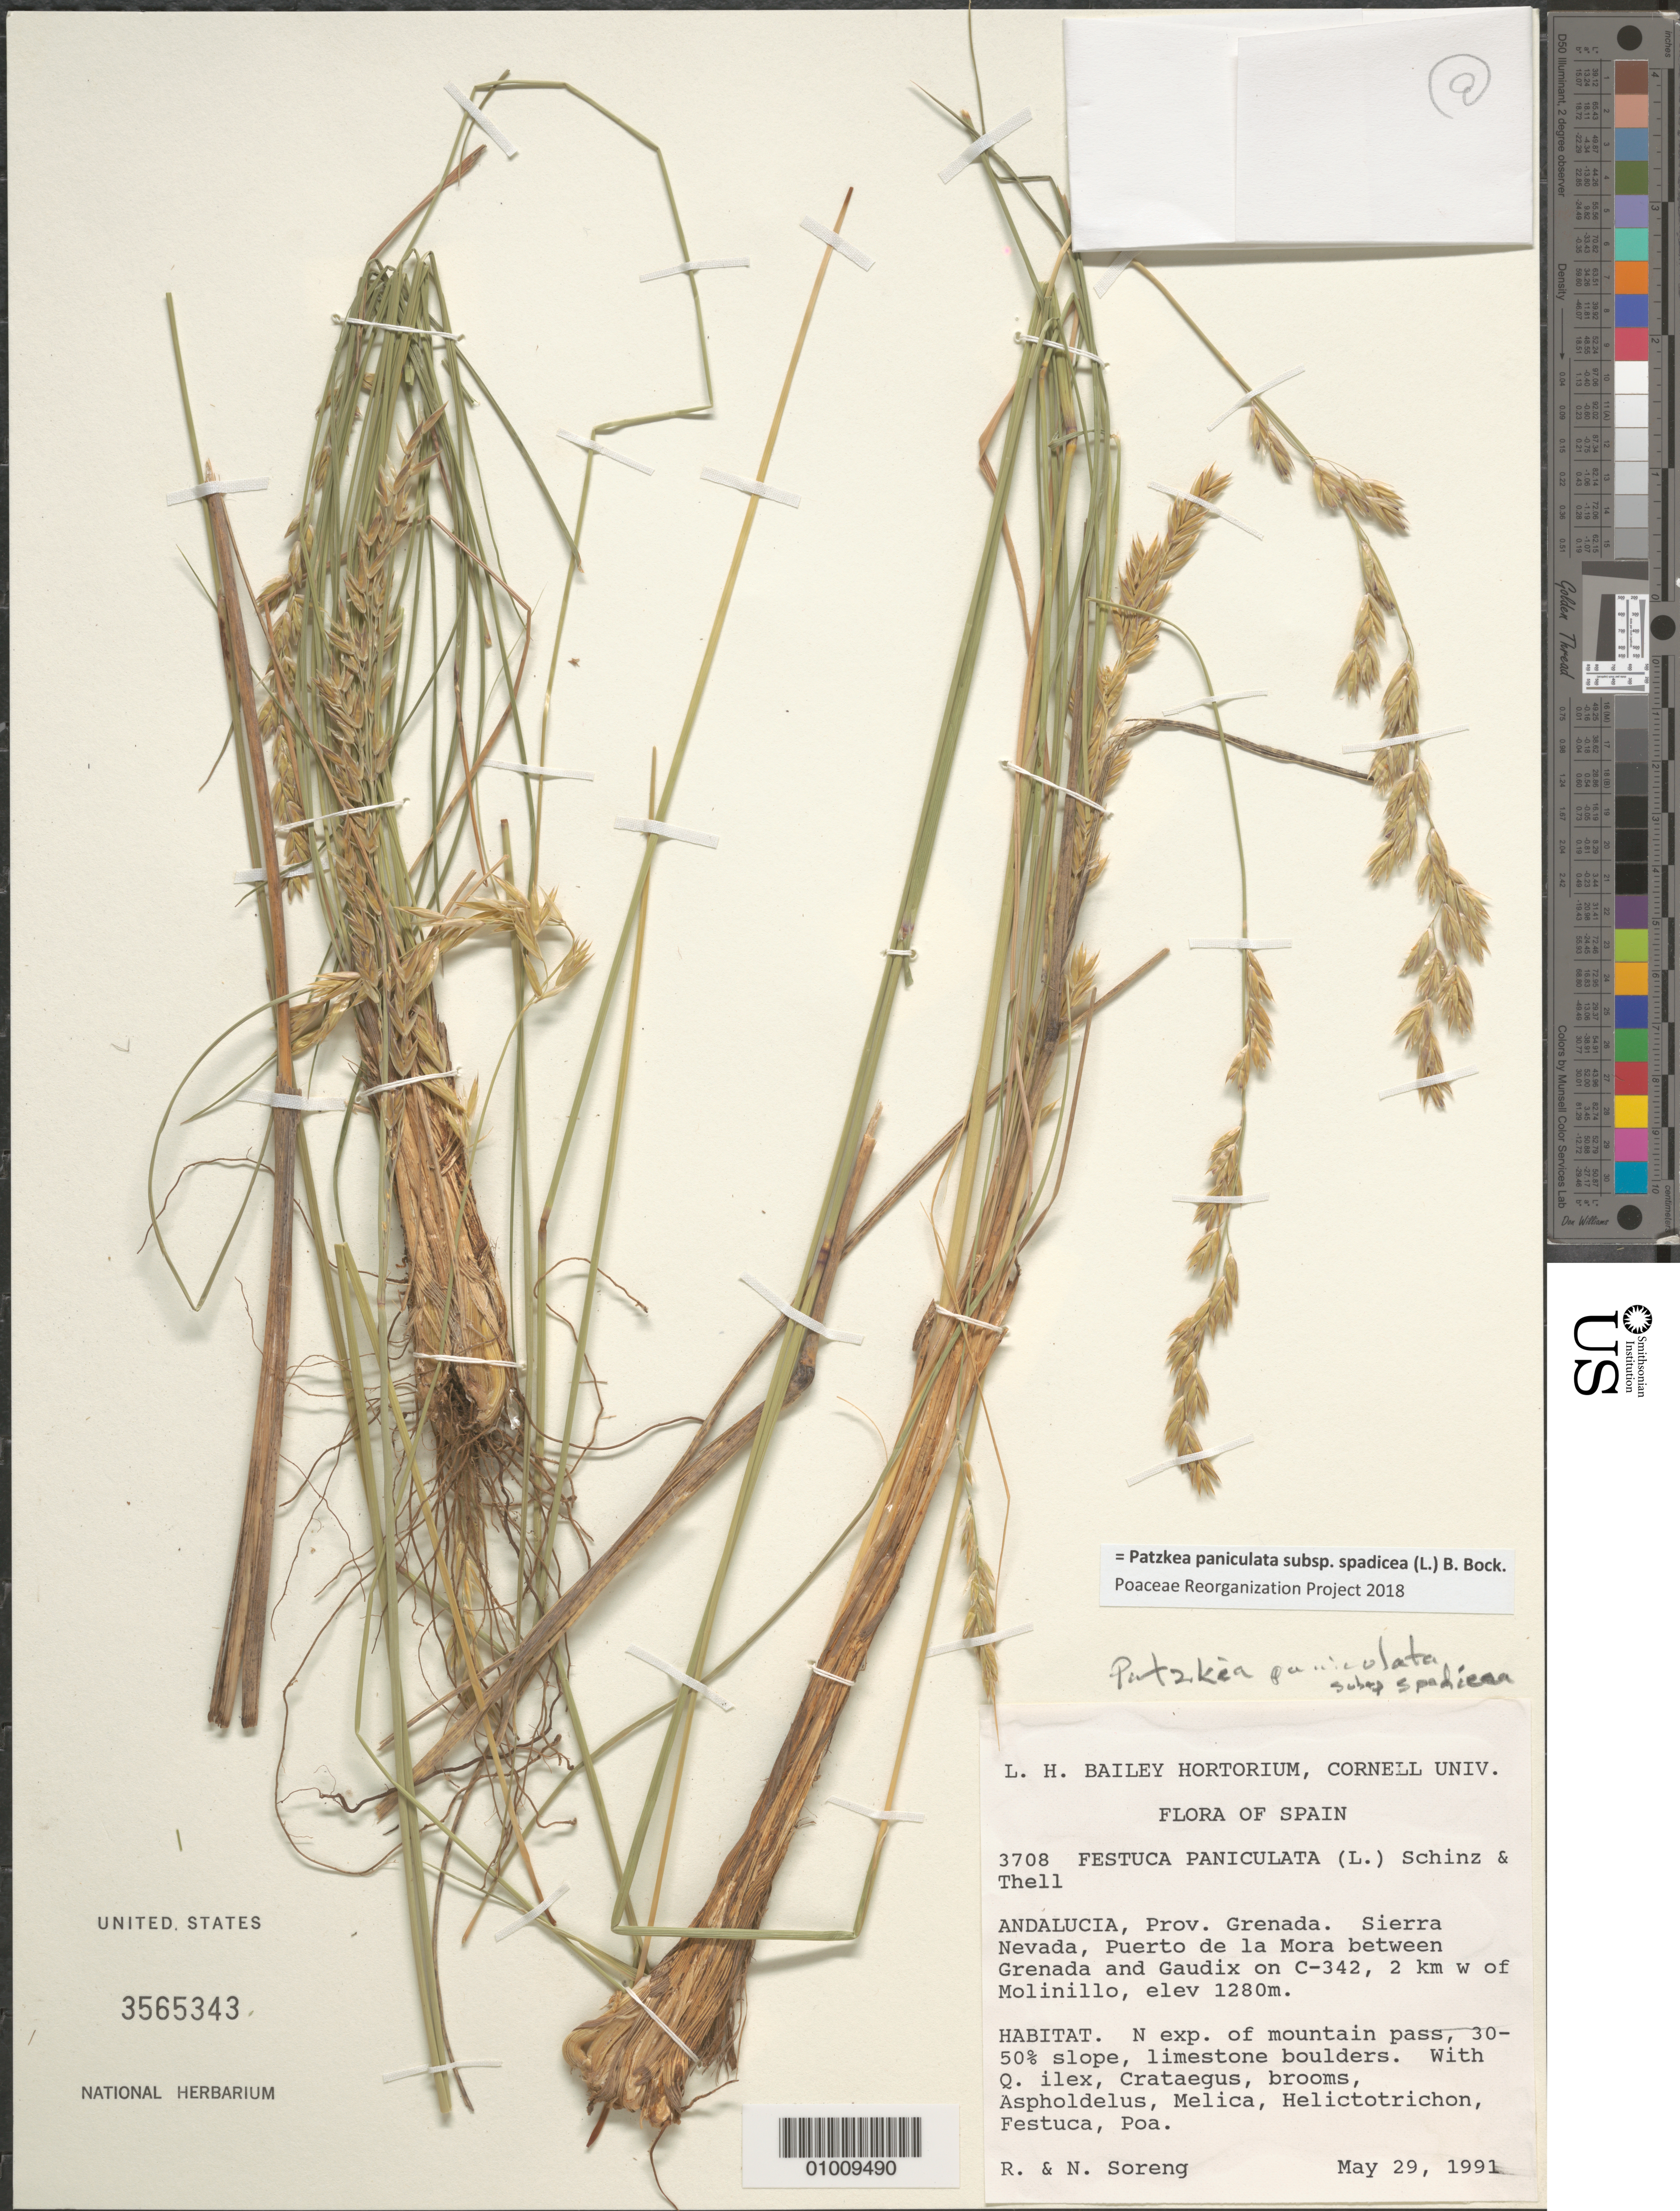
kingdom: Plantae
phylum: Tracheophyta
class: Liliopsida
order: Poales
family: Poaceae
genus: Patzkea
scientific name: Patzkea paniculata subsp. spadicea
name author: (L.) G. H. Loos & B. Bock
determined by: Poaceae Reorganization Project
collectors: R. J. Soreng & N. L. Soreng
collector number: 3708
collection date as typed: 29 May 1991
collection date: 1991-05-29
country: Spain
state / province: Andalucia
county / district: Grenada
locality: Sierra Nevada, Puerto de la Mora between Grenada and Gaudix on C-342, 2 km W of Molinillo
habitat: N exp. of mountain pass, 30-50% slope, limestone boulders. With Q. ilex, Crataegus, brooms, Aspholdelus, Melica, Festuca, Po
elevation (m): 1280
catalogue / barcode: US 3565343